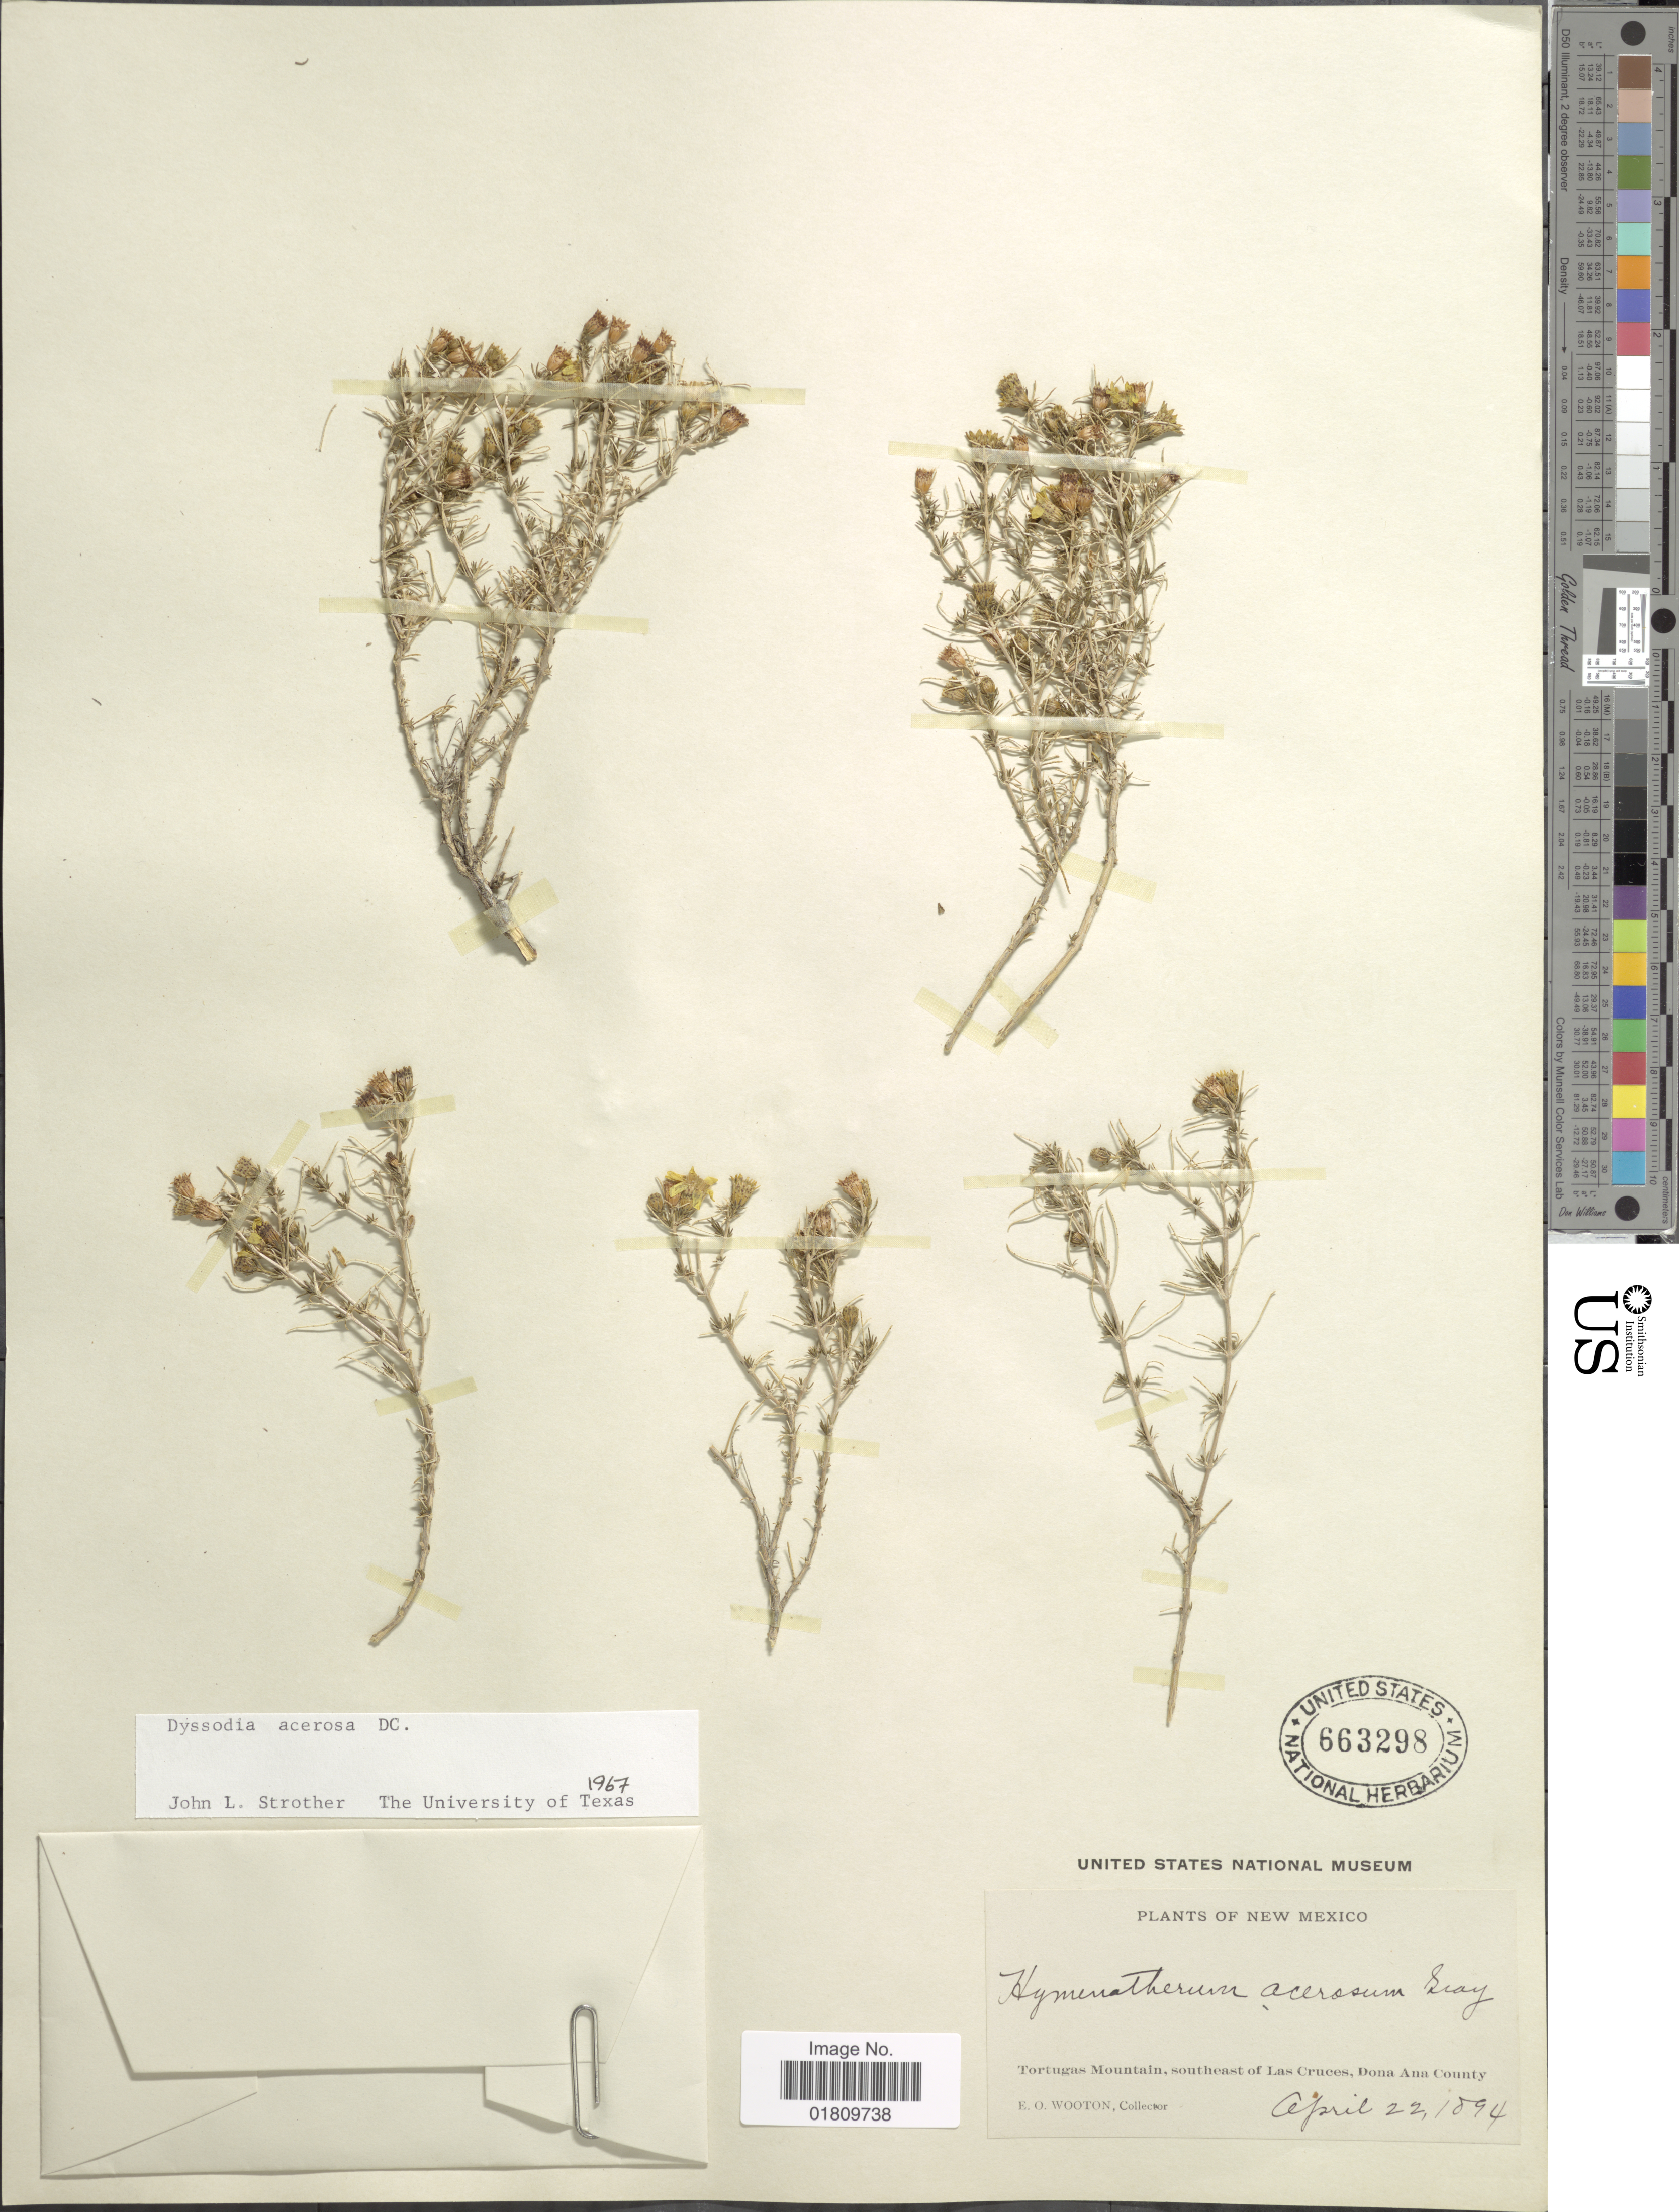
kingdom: Plantae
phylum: Tracheophyta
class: Magnoliopsida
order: Asterales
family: Asteraceae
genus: Thymophylla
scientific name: Thymophylla acerosa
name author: (DC.) Strother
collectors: E. O. Wooton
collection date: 1894-04-22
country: United States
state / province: New Mexico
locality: Tortugas Mountain, southeast of Las Cruces, Dona Ana County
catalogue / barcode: US 663298